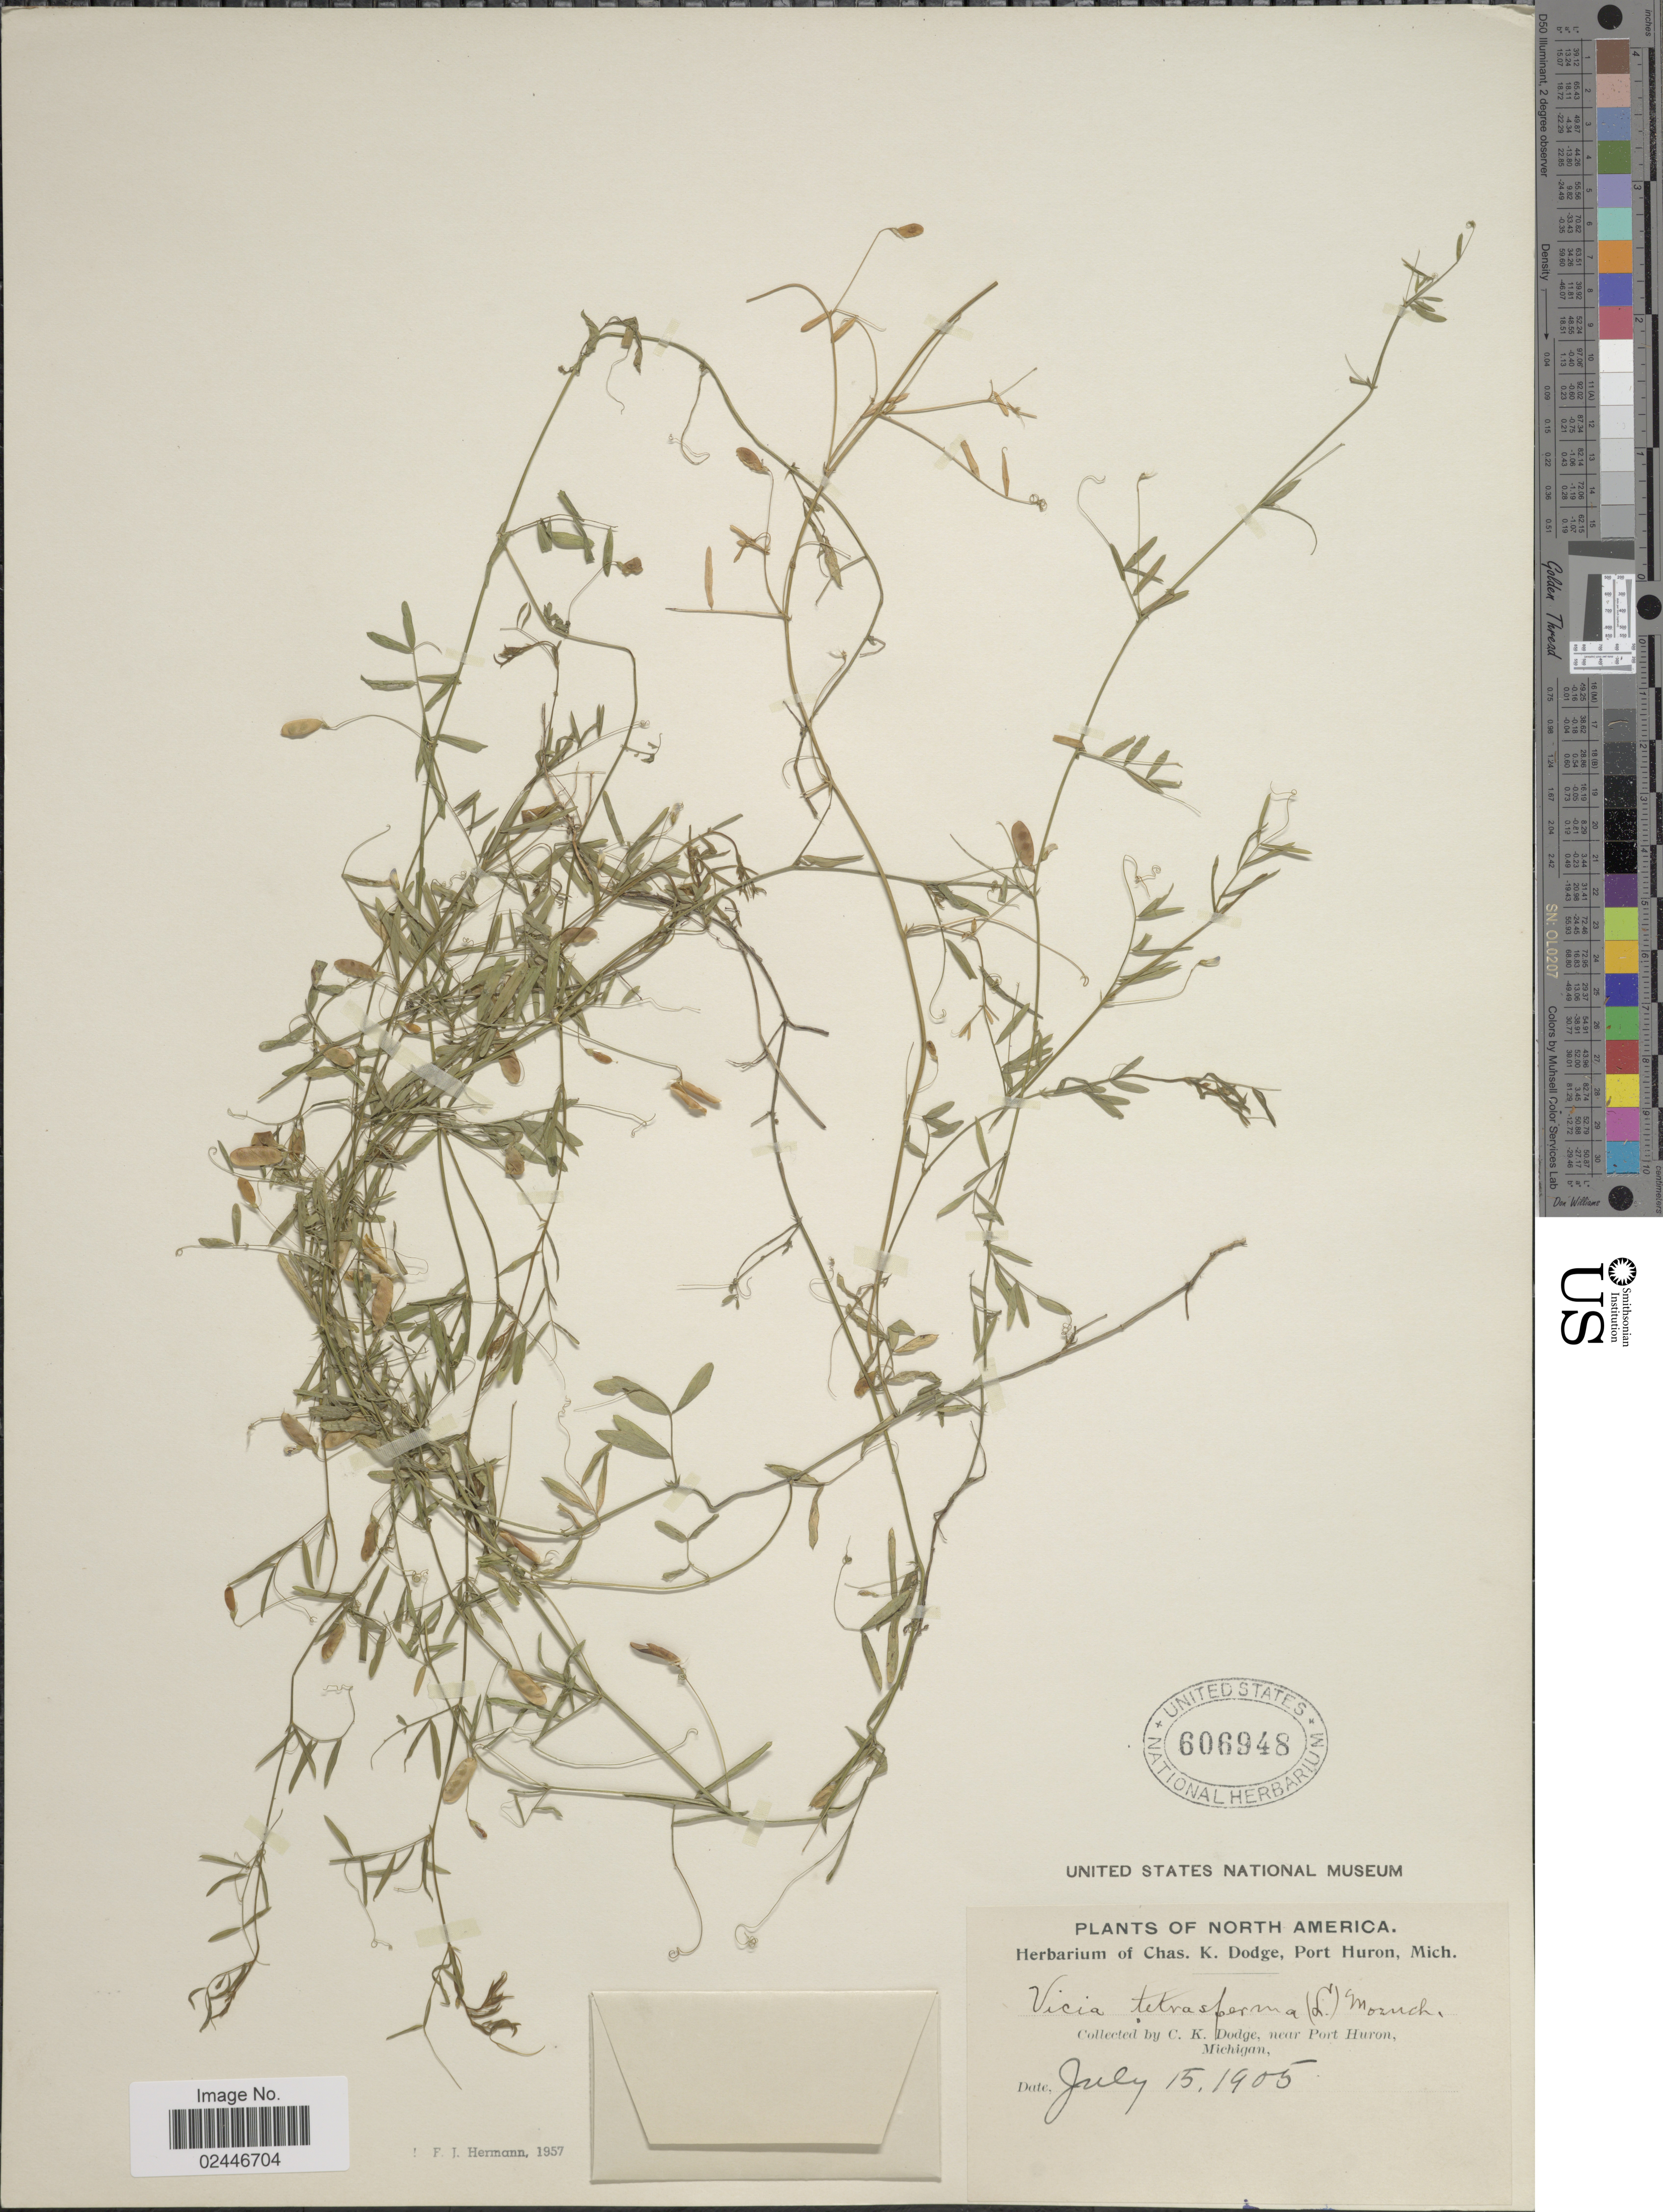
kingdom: Plantae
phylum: Tracheophyta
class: Magnoliopsida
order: Fabales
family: Fabaceae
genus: Vicia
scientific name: Vicia tetrasperma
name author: (L.) Schreb.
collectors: C. K. Dodge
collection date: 1905-07-15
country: United States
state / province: Michigan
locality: Near Port Huron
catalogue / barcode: US 606948